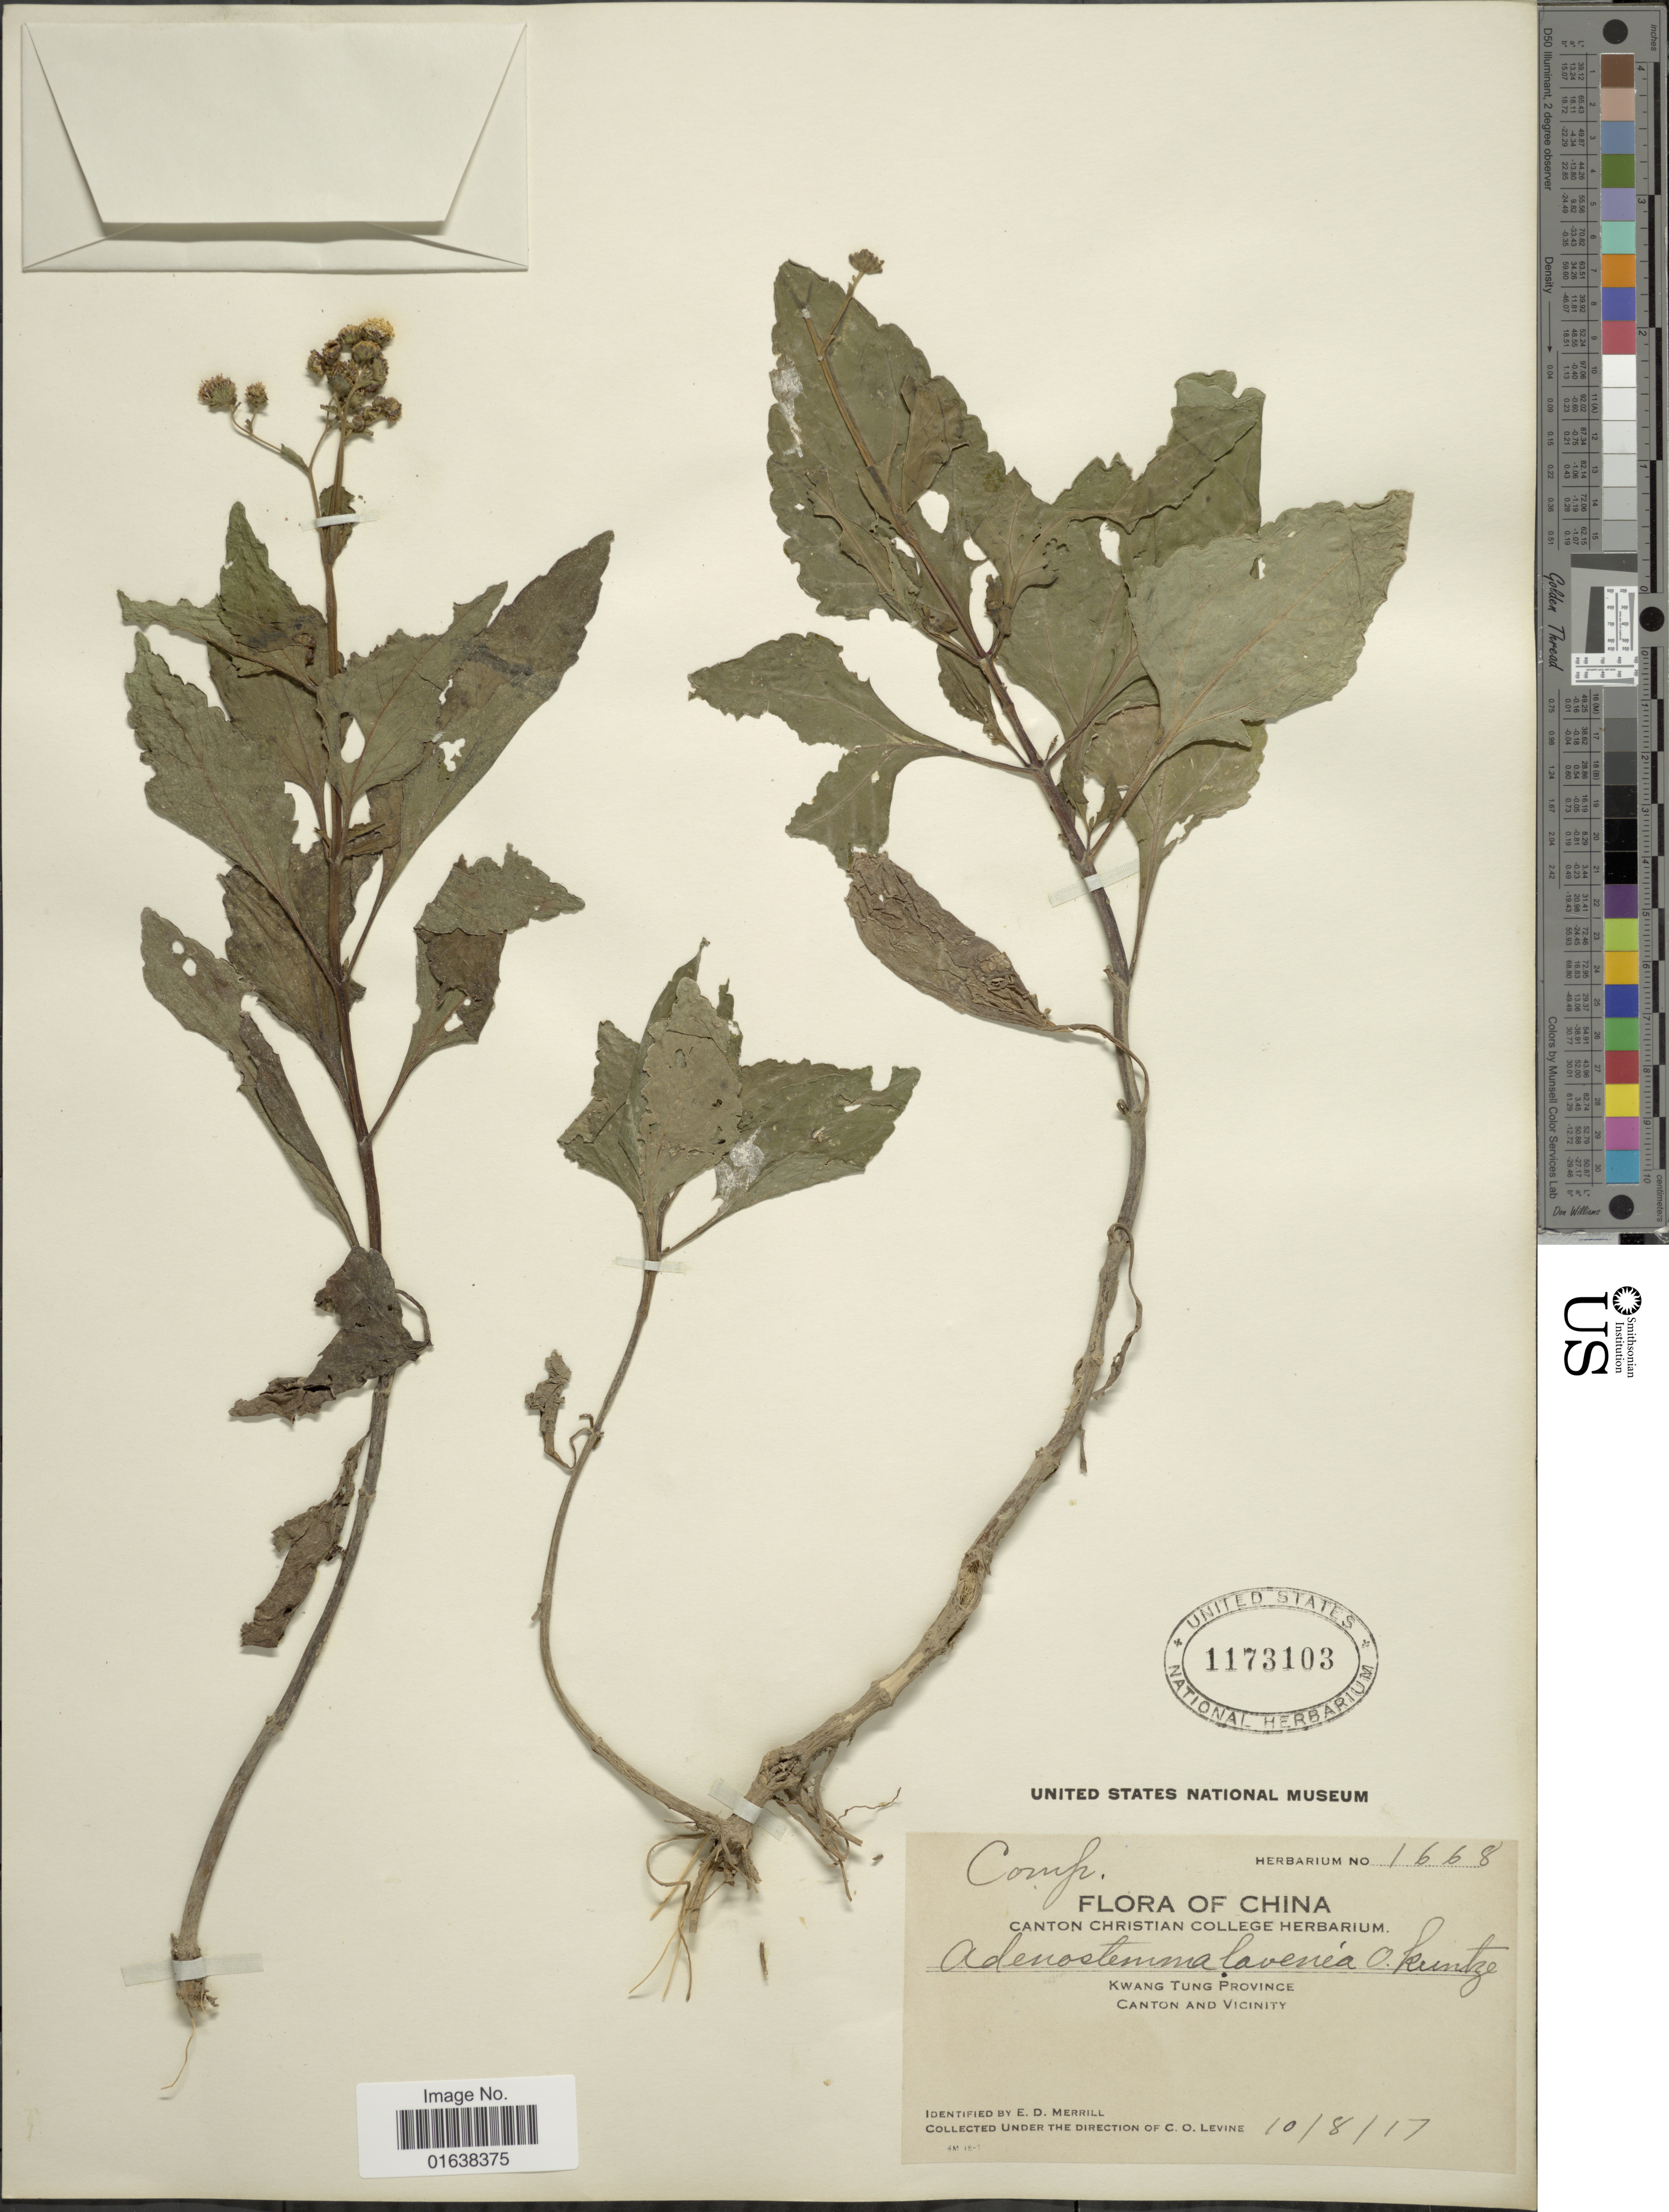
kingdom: Plantae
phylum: Tracheophyta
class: Magnoliopsida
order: Asterales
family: Asteraceae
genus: Adenostemma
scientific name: Adenostemma lavenia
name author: (L.) Kuntze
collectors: C. O. Levine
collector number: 1668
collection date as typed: Transcribed d/m/y: 10/8/17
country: China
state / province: Guangdong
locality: China. Kwangtung Province. Canton and viciniyt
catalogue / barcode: US 1173103